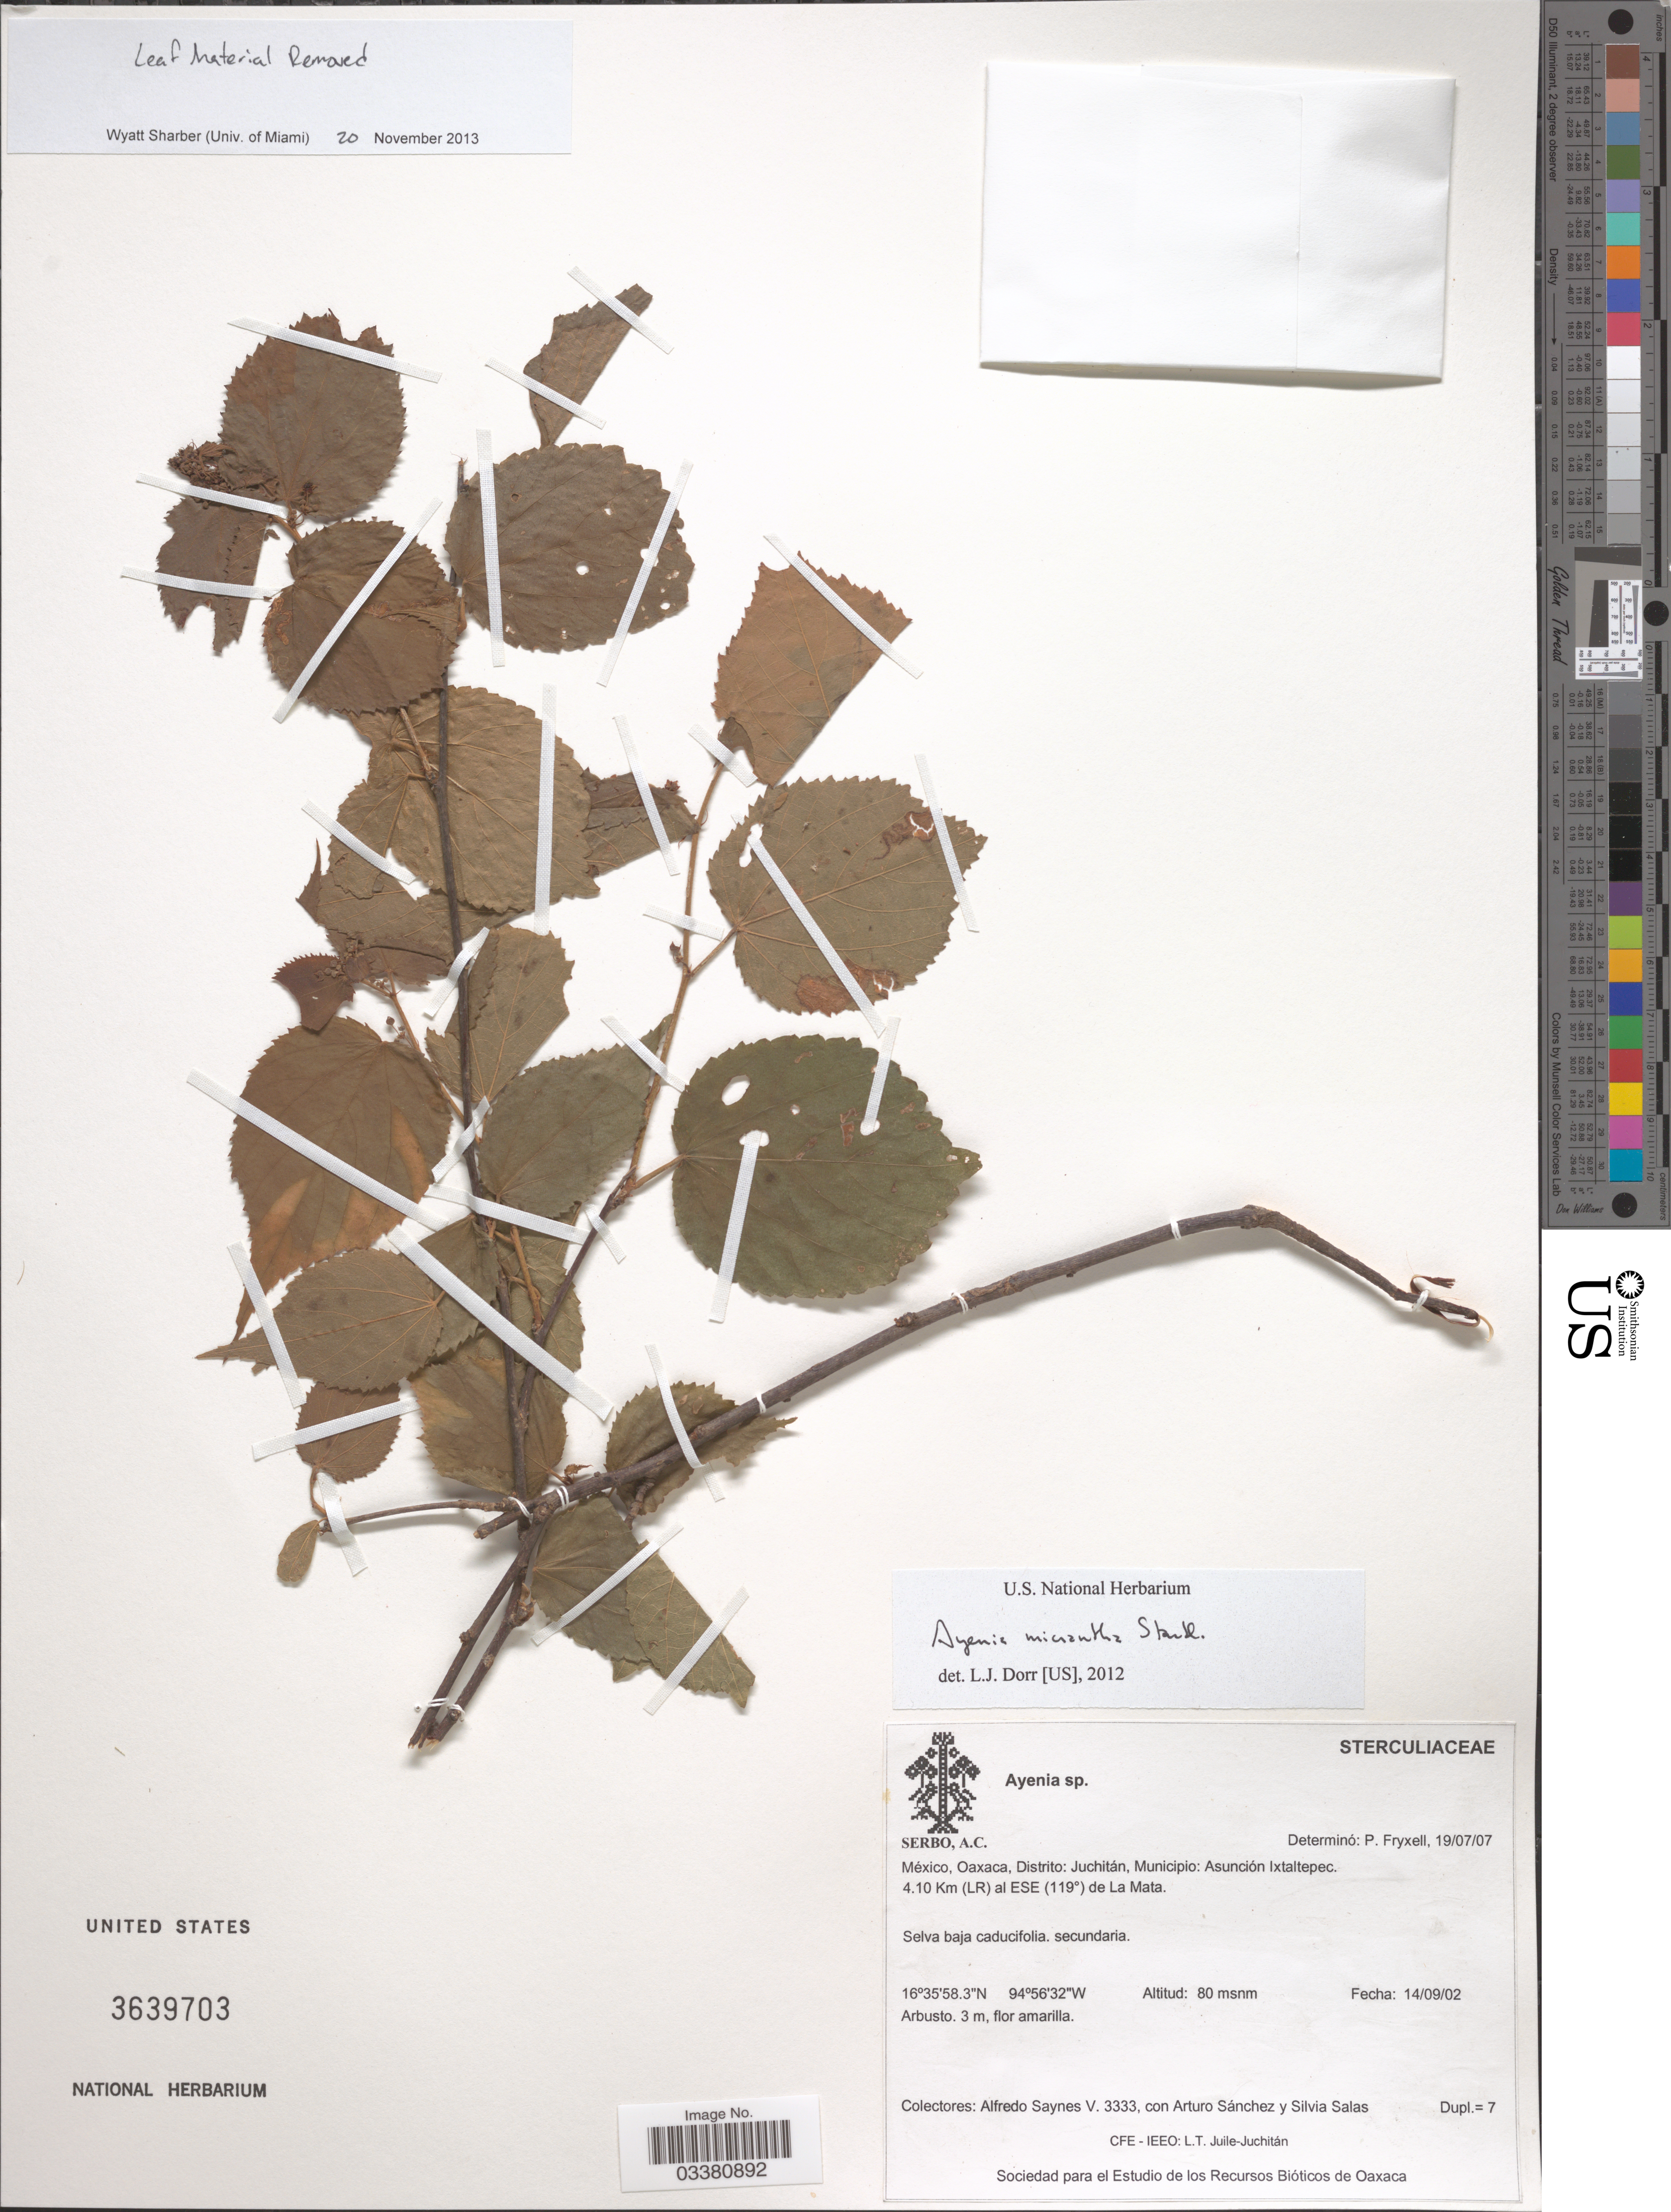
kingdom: Plantae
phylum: Tracheophyta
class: Magnoliopsida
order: Malvales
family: Malvaceae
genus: Ayenia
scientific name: Ayenia micrantha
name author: Standl.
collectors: A. Saynes, A. Sánchez & S. Salas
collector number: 3333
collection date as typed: Transcribed d/m/y: 14/9/2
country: Mexico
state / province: Oaxaca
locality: Distrito: Juchitán, Municipio: Asunción Ixtaltepec. 4.10 Km (LR) al ESE (119º) de La Mata.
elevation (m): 80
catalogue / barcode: US 3639703